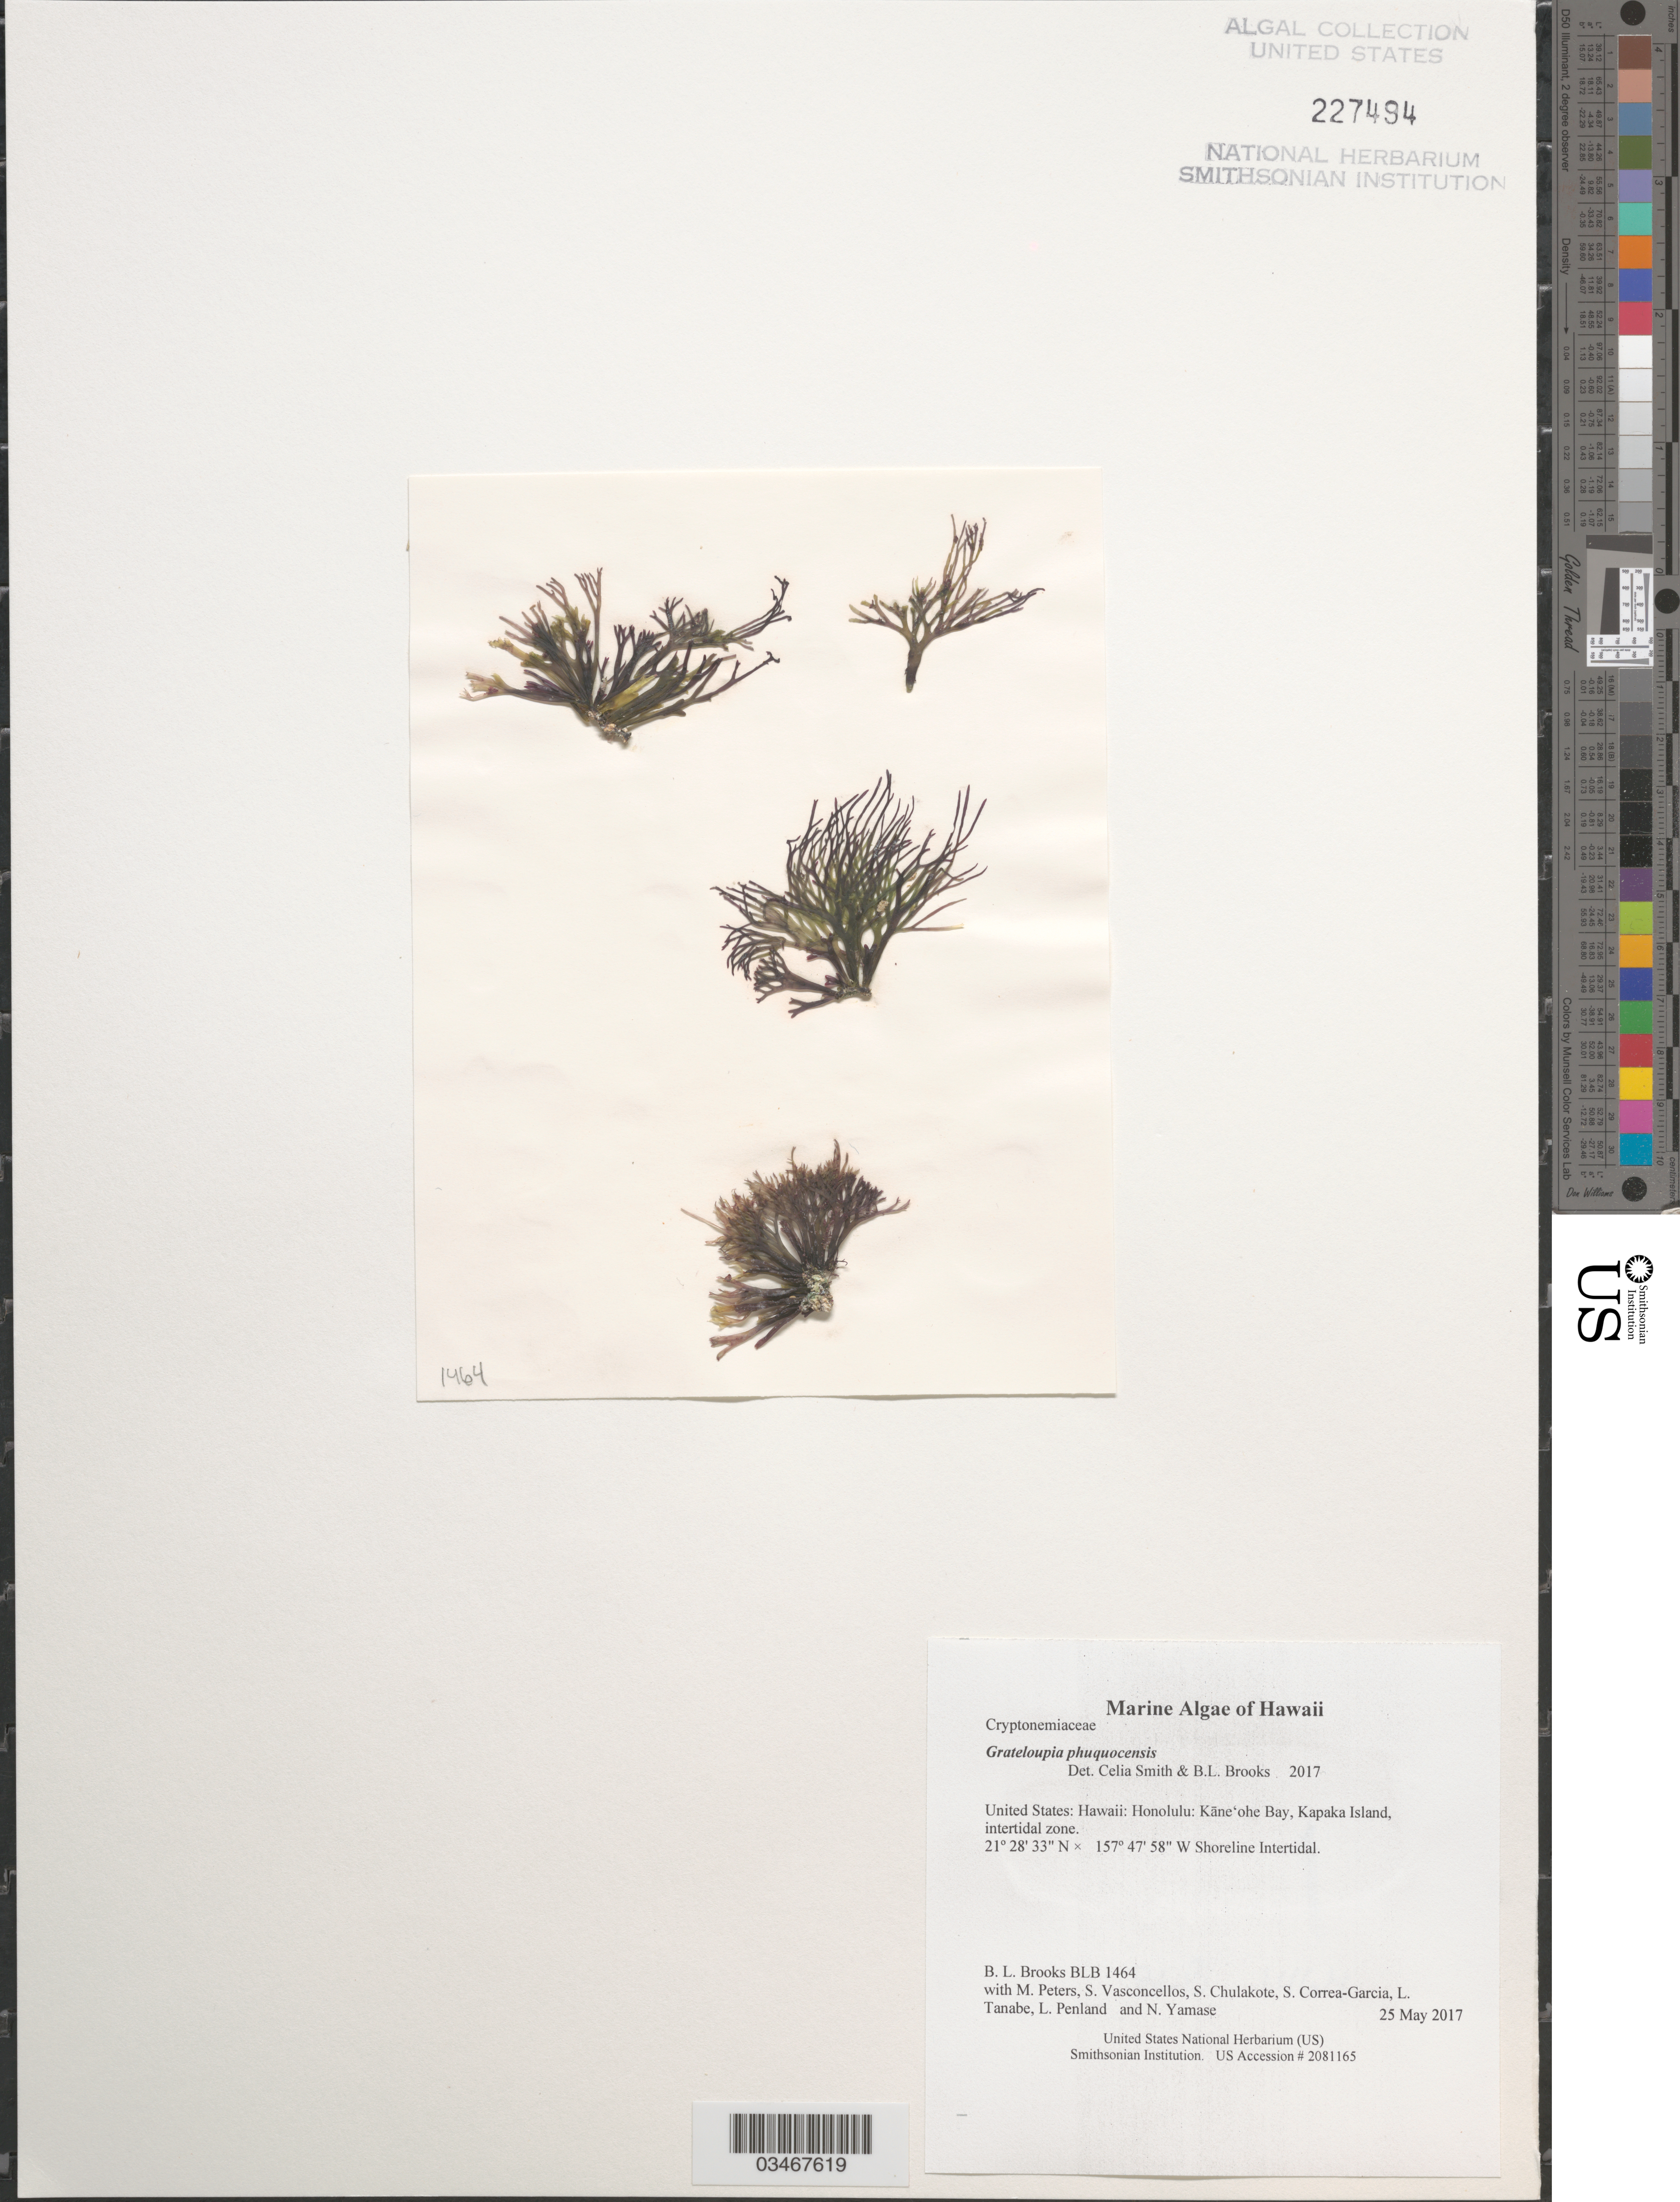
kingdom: Plantae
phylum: Rhodophyta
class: Florideophyceae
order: Halymeniales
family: Halymeniaceae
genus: Grateloupia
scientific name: Grateloupia phuquocensis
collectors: B. Brooks, M. Peters, S. Vasconcellos, S. Chulakote & et al.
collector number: BLB 1467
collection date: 2017-05-25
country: United States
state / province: Hawaii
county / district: Honolulu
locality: Honolulu: Kāne'ohe Bay, Kapaka Island, intertidal zone.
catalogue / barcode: US 227494